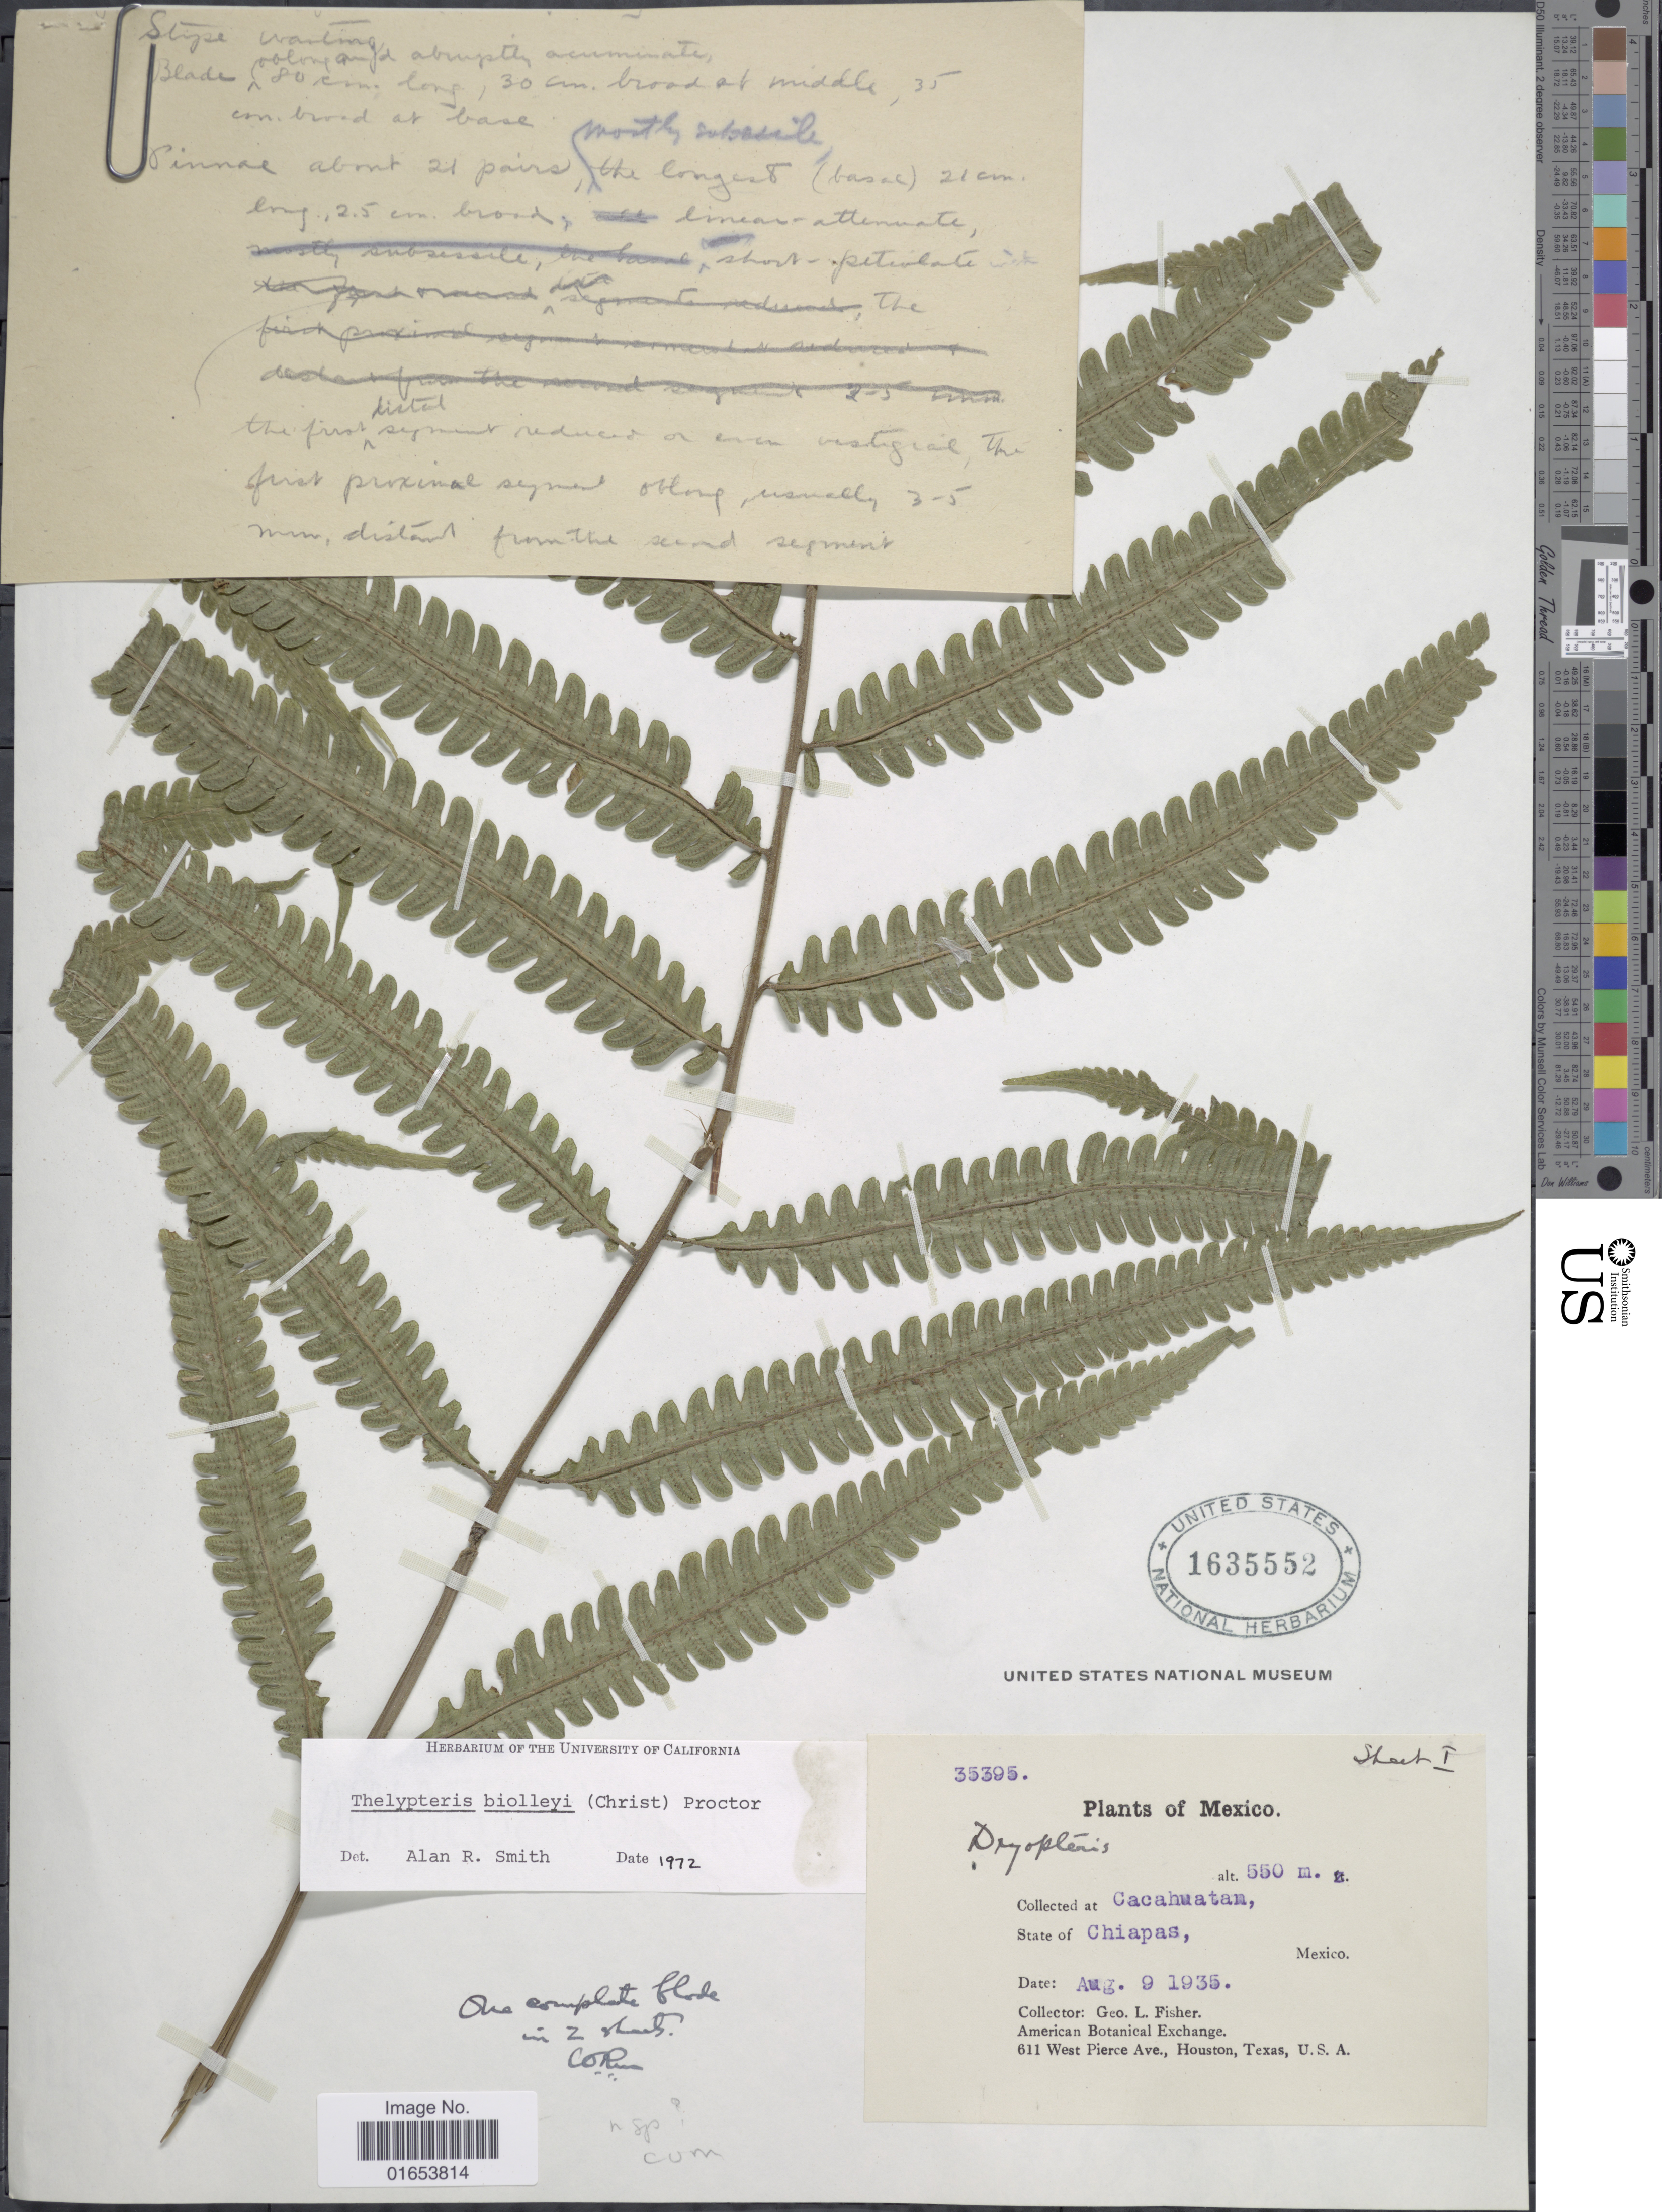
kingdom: Plantae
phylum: Tracheophyta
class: Polypodiopsida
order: Polypodiales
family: Thelypteridaceae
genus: Goniopteris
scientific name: Goniopteris biolleyi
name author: (C. Chr.) Pic. Serm.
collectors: G. L. Fisher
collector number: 35395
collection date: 1935-08-09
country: Mexico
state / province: Chiapas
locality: Mexico, Cacahuatam, State of Chiapas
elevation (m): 550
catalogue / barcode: US 1635552